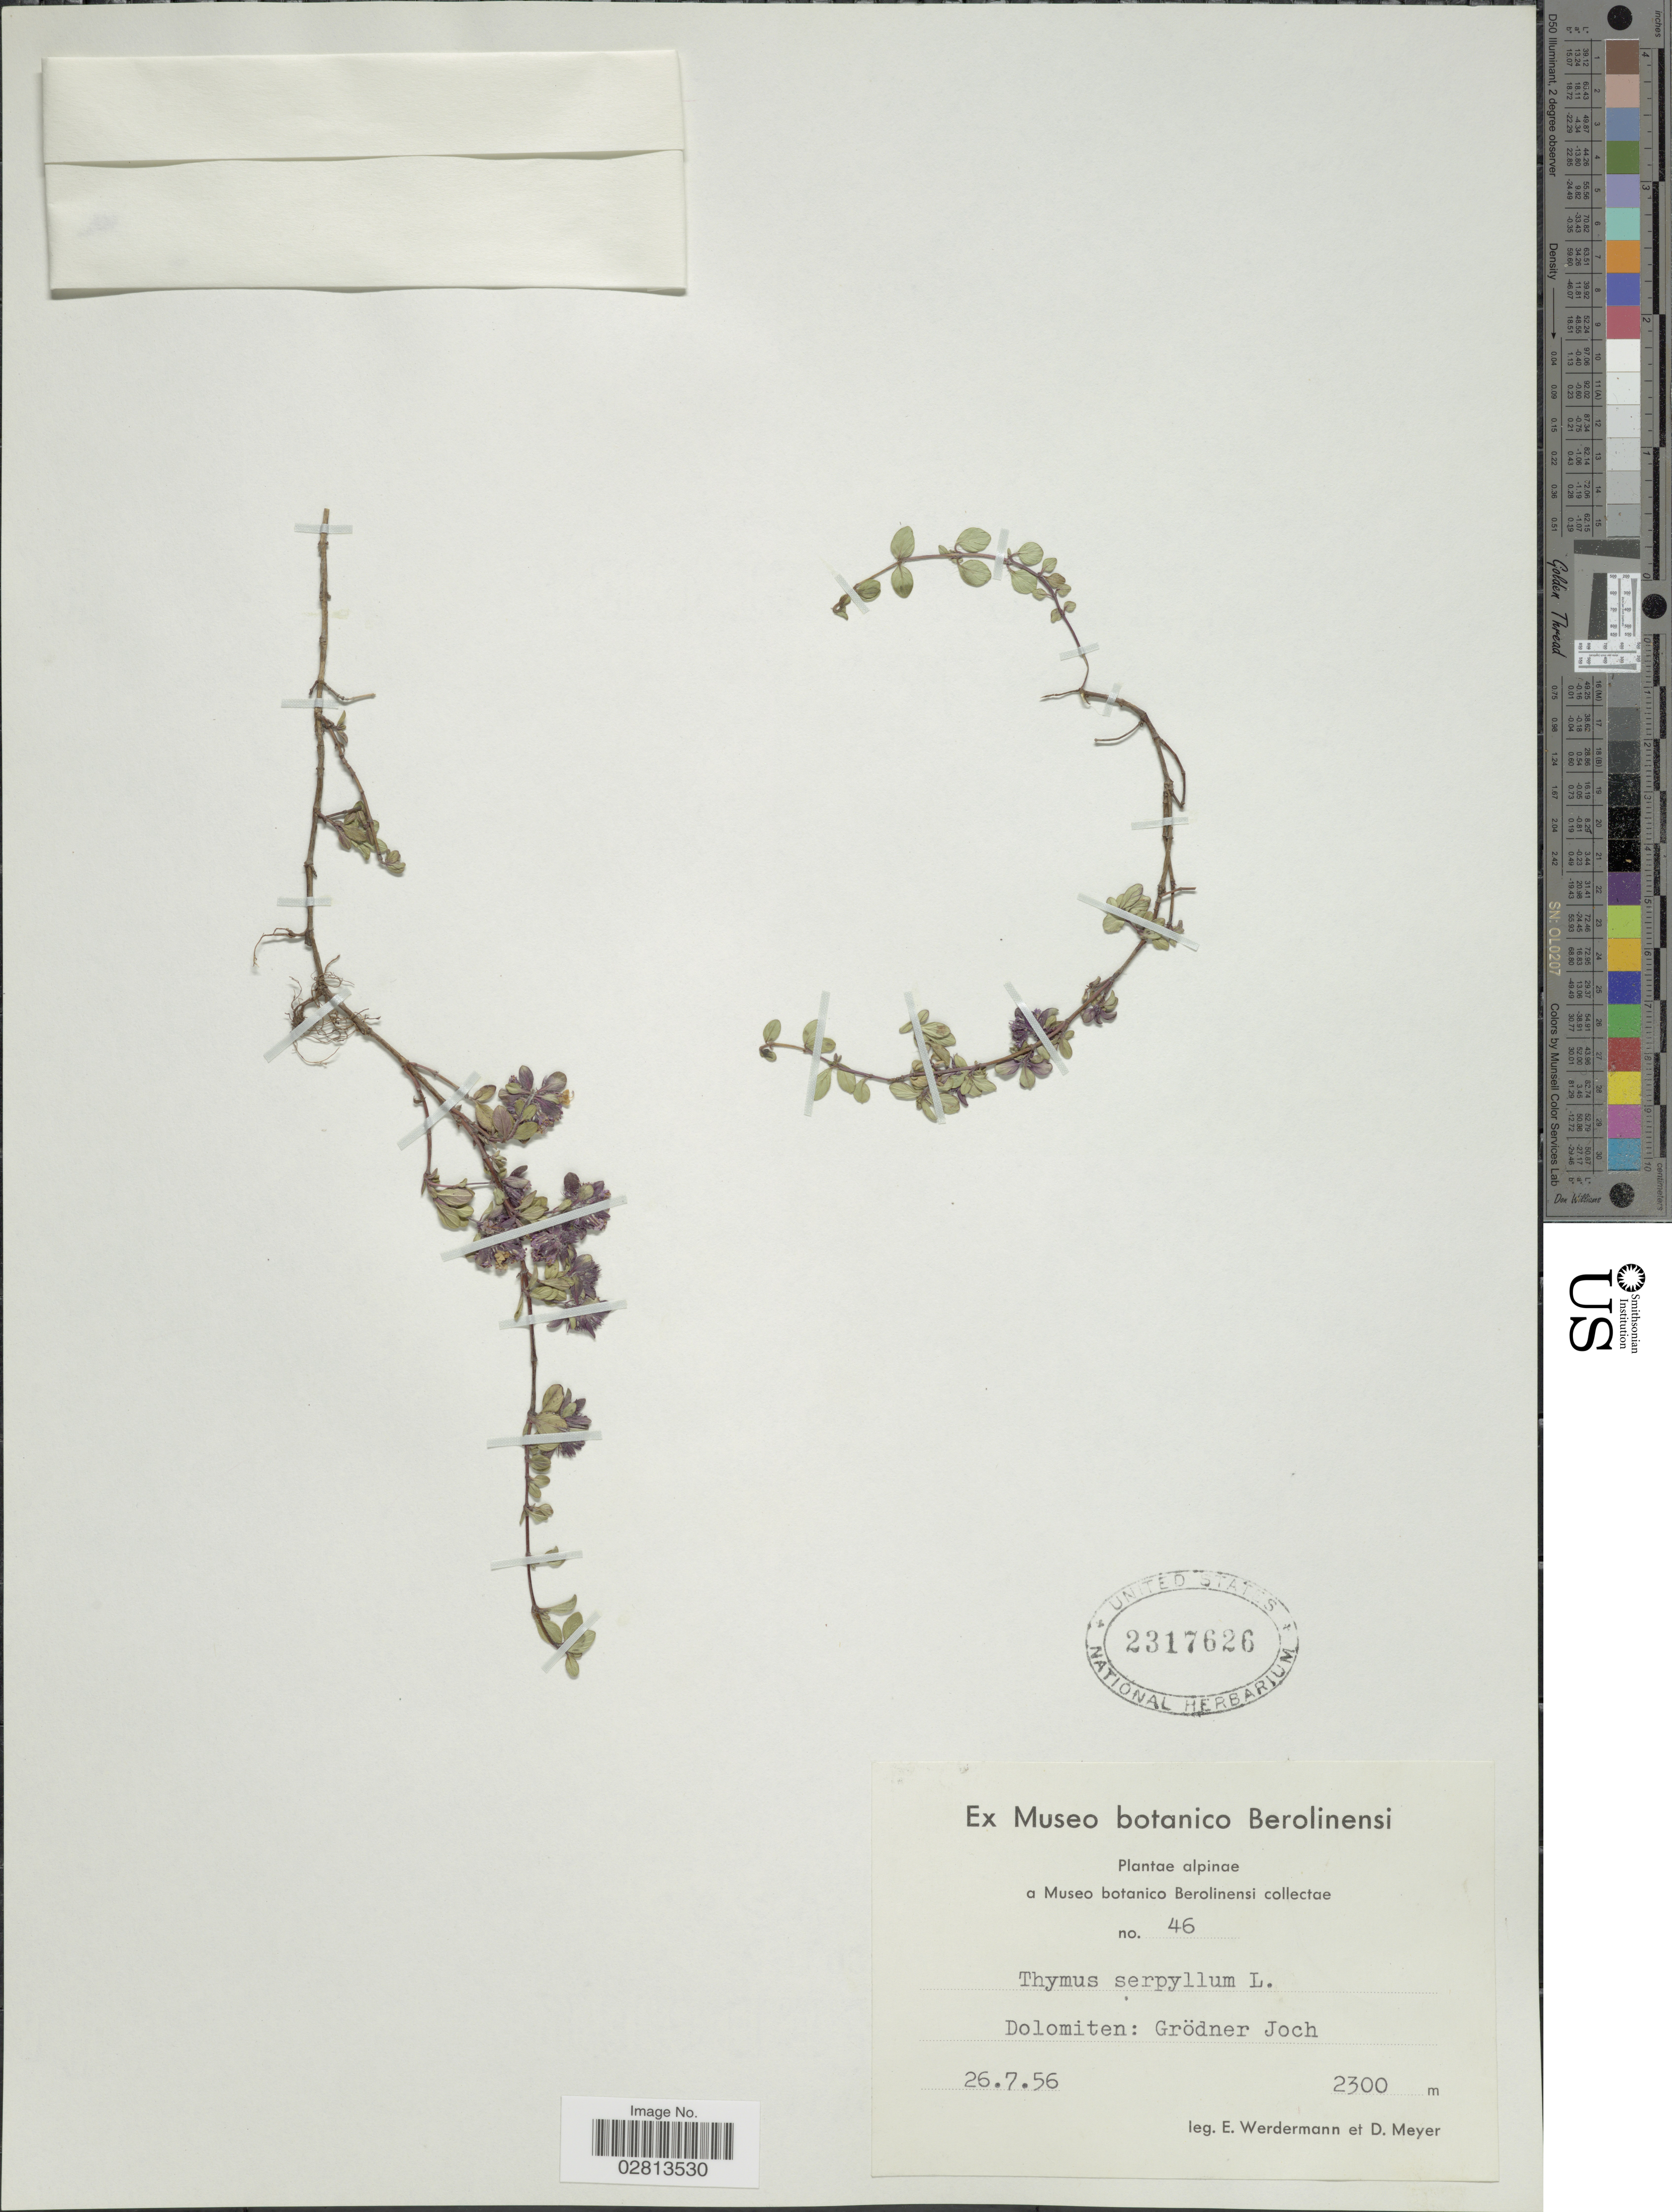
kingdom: Plantae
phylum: Tracheophyta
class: Magnoliopsida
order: Lamiales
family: Lamiaceae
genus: Thymus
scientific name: Thymus serpyllum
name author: L.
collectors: E. Werdermann & D. Meyer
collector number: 46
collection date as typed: Transcribed d/m/y: 26/7/56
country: Italy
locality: Dolomiten: Grödner Joch.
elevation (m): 2300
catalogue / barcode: US 2317626